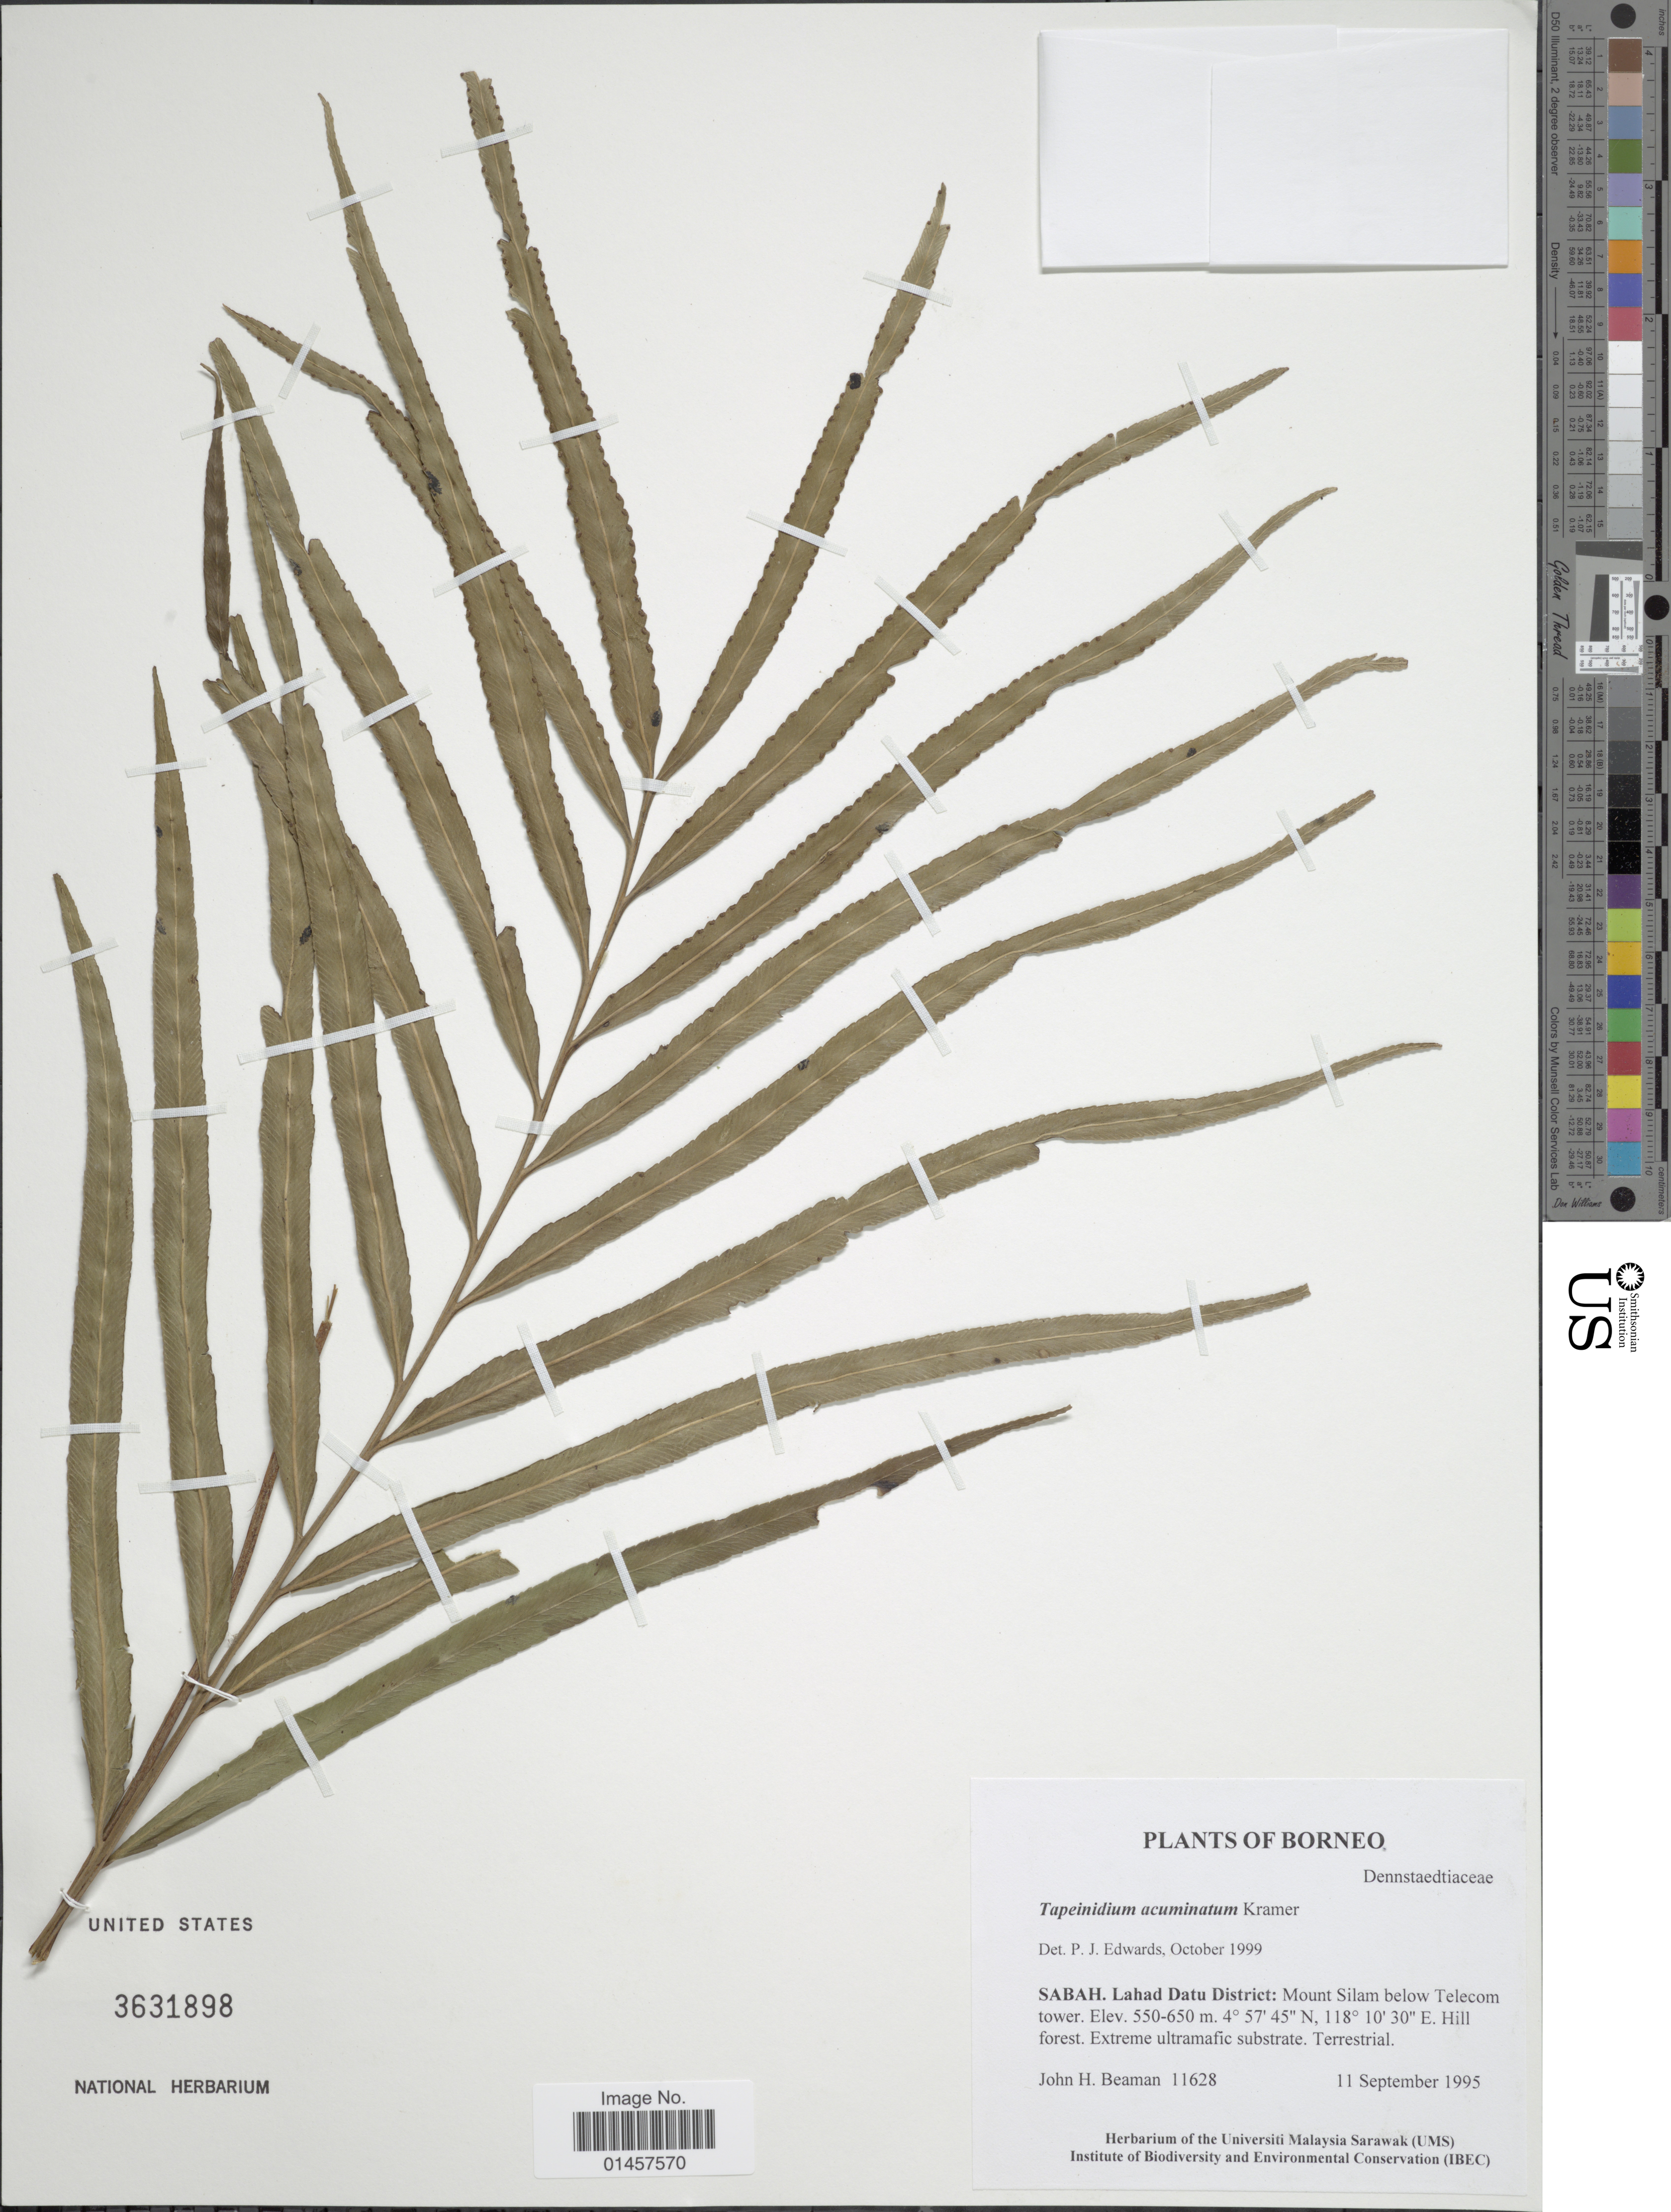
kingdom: Plantae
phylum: Tracheophyta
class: Polypodiopsida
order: Polypodiales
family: Lindsaeaceae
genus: Tapeinidium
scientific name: Tapeinidium acuminatum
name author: K.U. Kramer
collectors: J. H. Beaman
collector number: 11628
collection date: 1995-09-11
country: Malaysia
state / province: Sabah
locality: Borneo, Sabah, Lahad Datu District: Mount Silam below Telecom tower, Hill forest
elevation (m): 550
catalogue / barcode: US 3631898